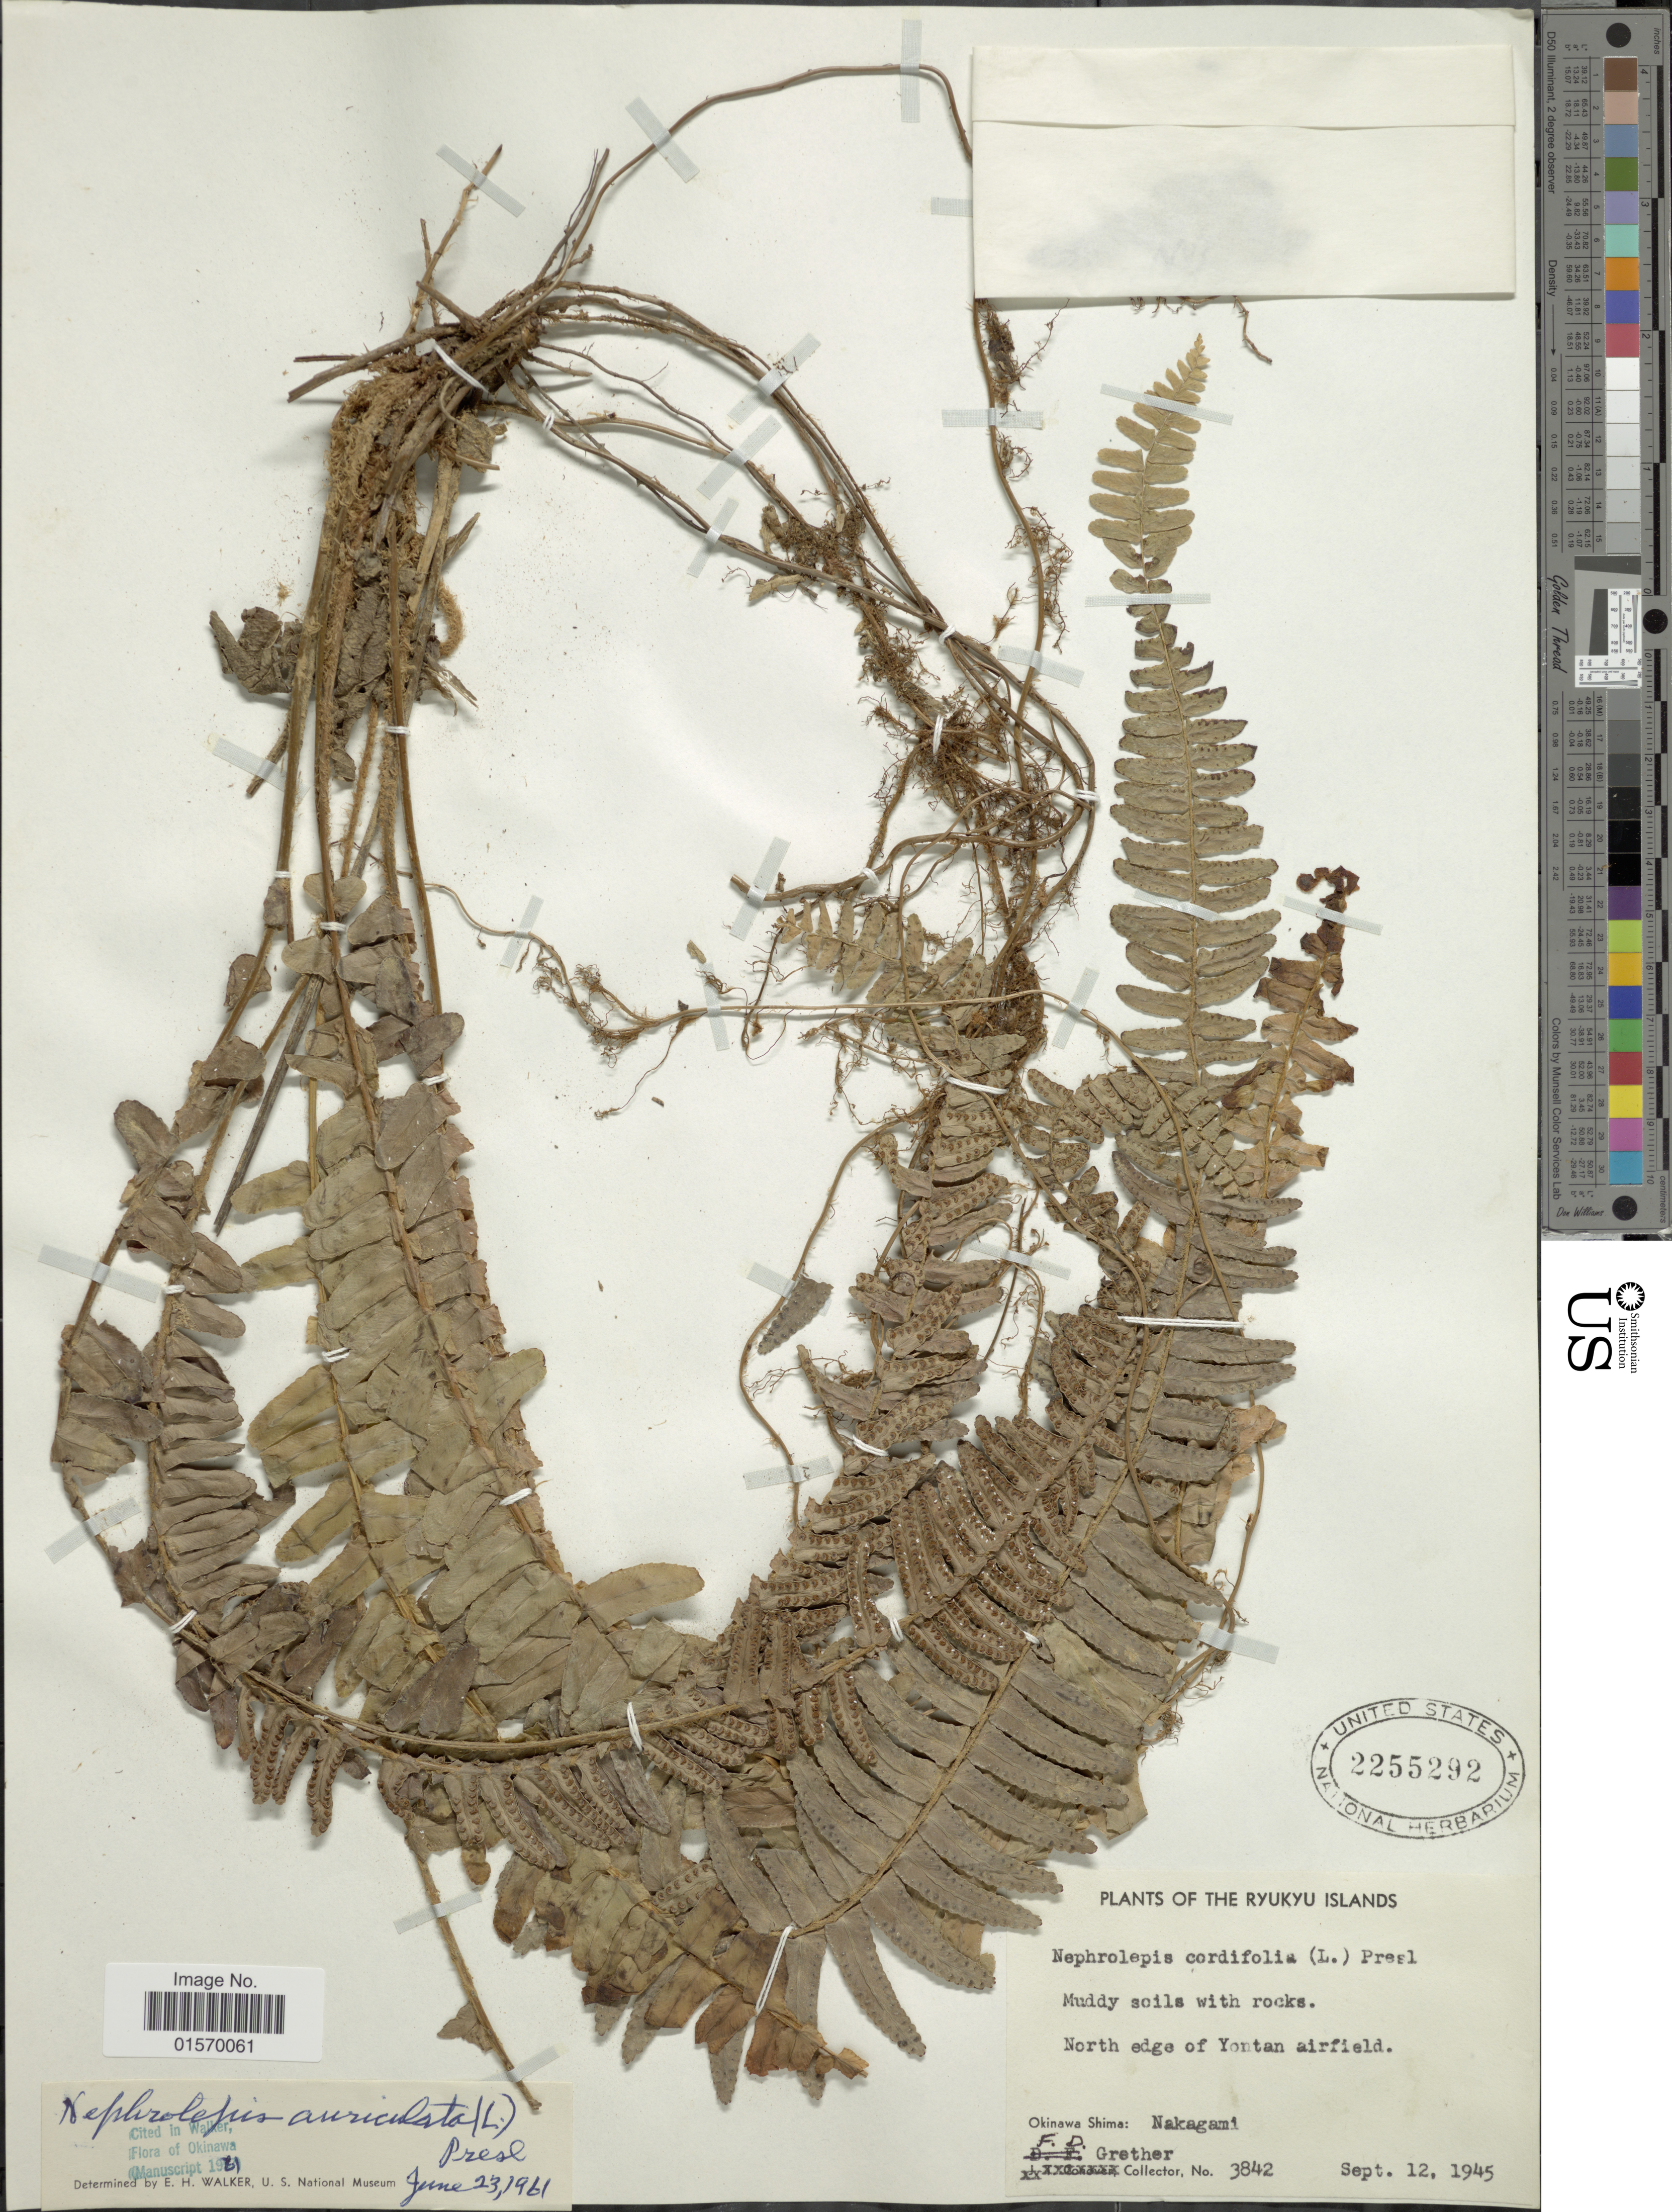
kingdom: Plantae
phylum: Tracheophyta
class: Polypodiopsida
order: Polypodiales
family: Nephrolepidaceae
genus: Nephrolepis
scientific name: Nephrolepis auriculata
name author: (L.) Trimen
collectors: D. F. Grether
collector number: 3842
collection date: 1945-09-12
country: Japan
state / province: Okinawa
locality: Ryukyu Islands. North edge of Yontan airfield. Okinawa Shima: Nakagami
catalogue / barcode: US 2255292